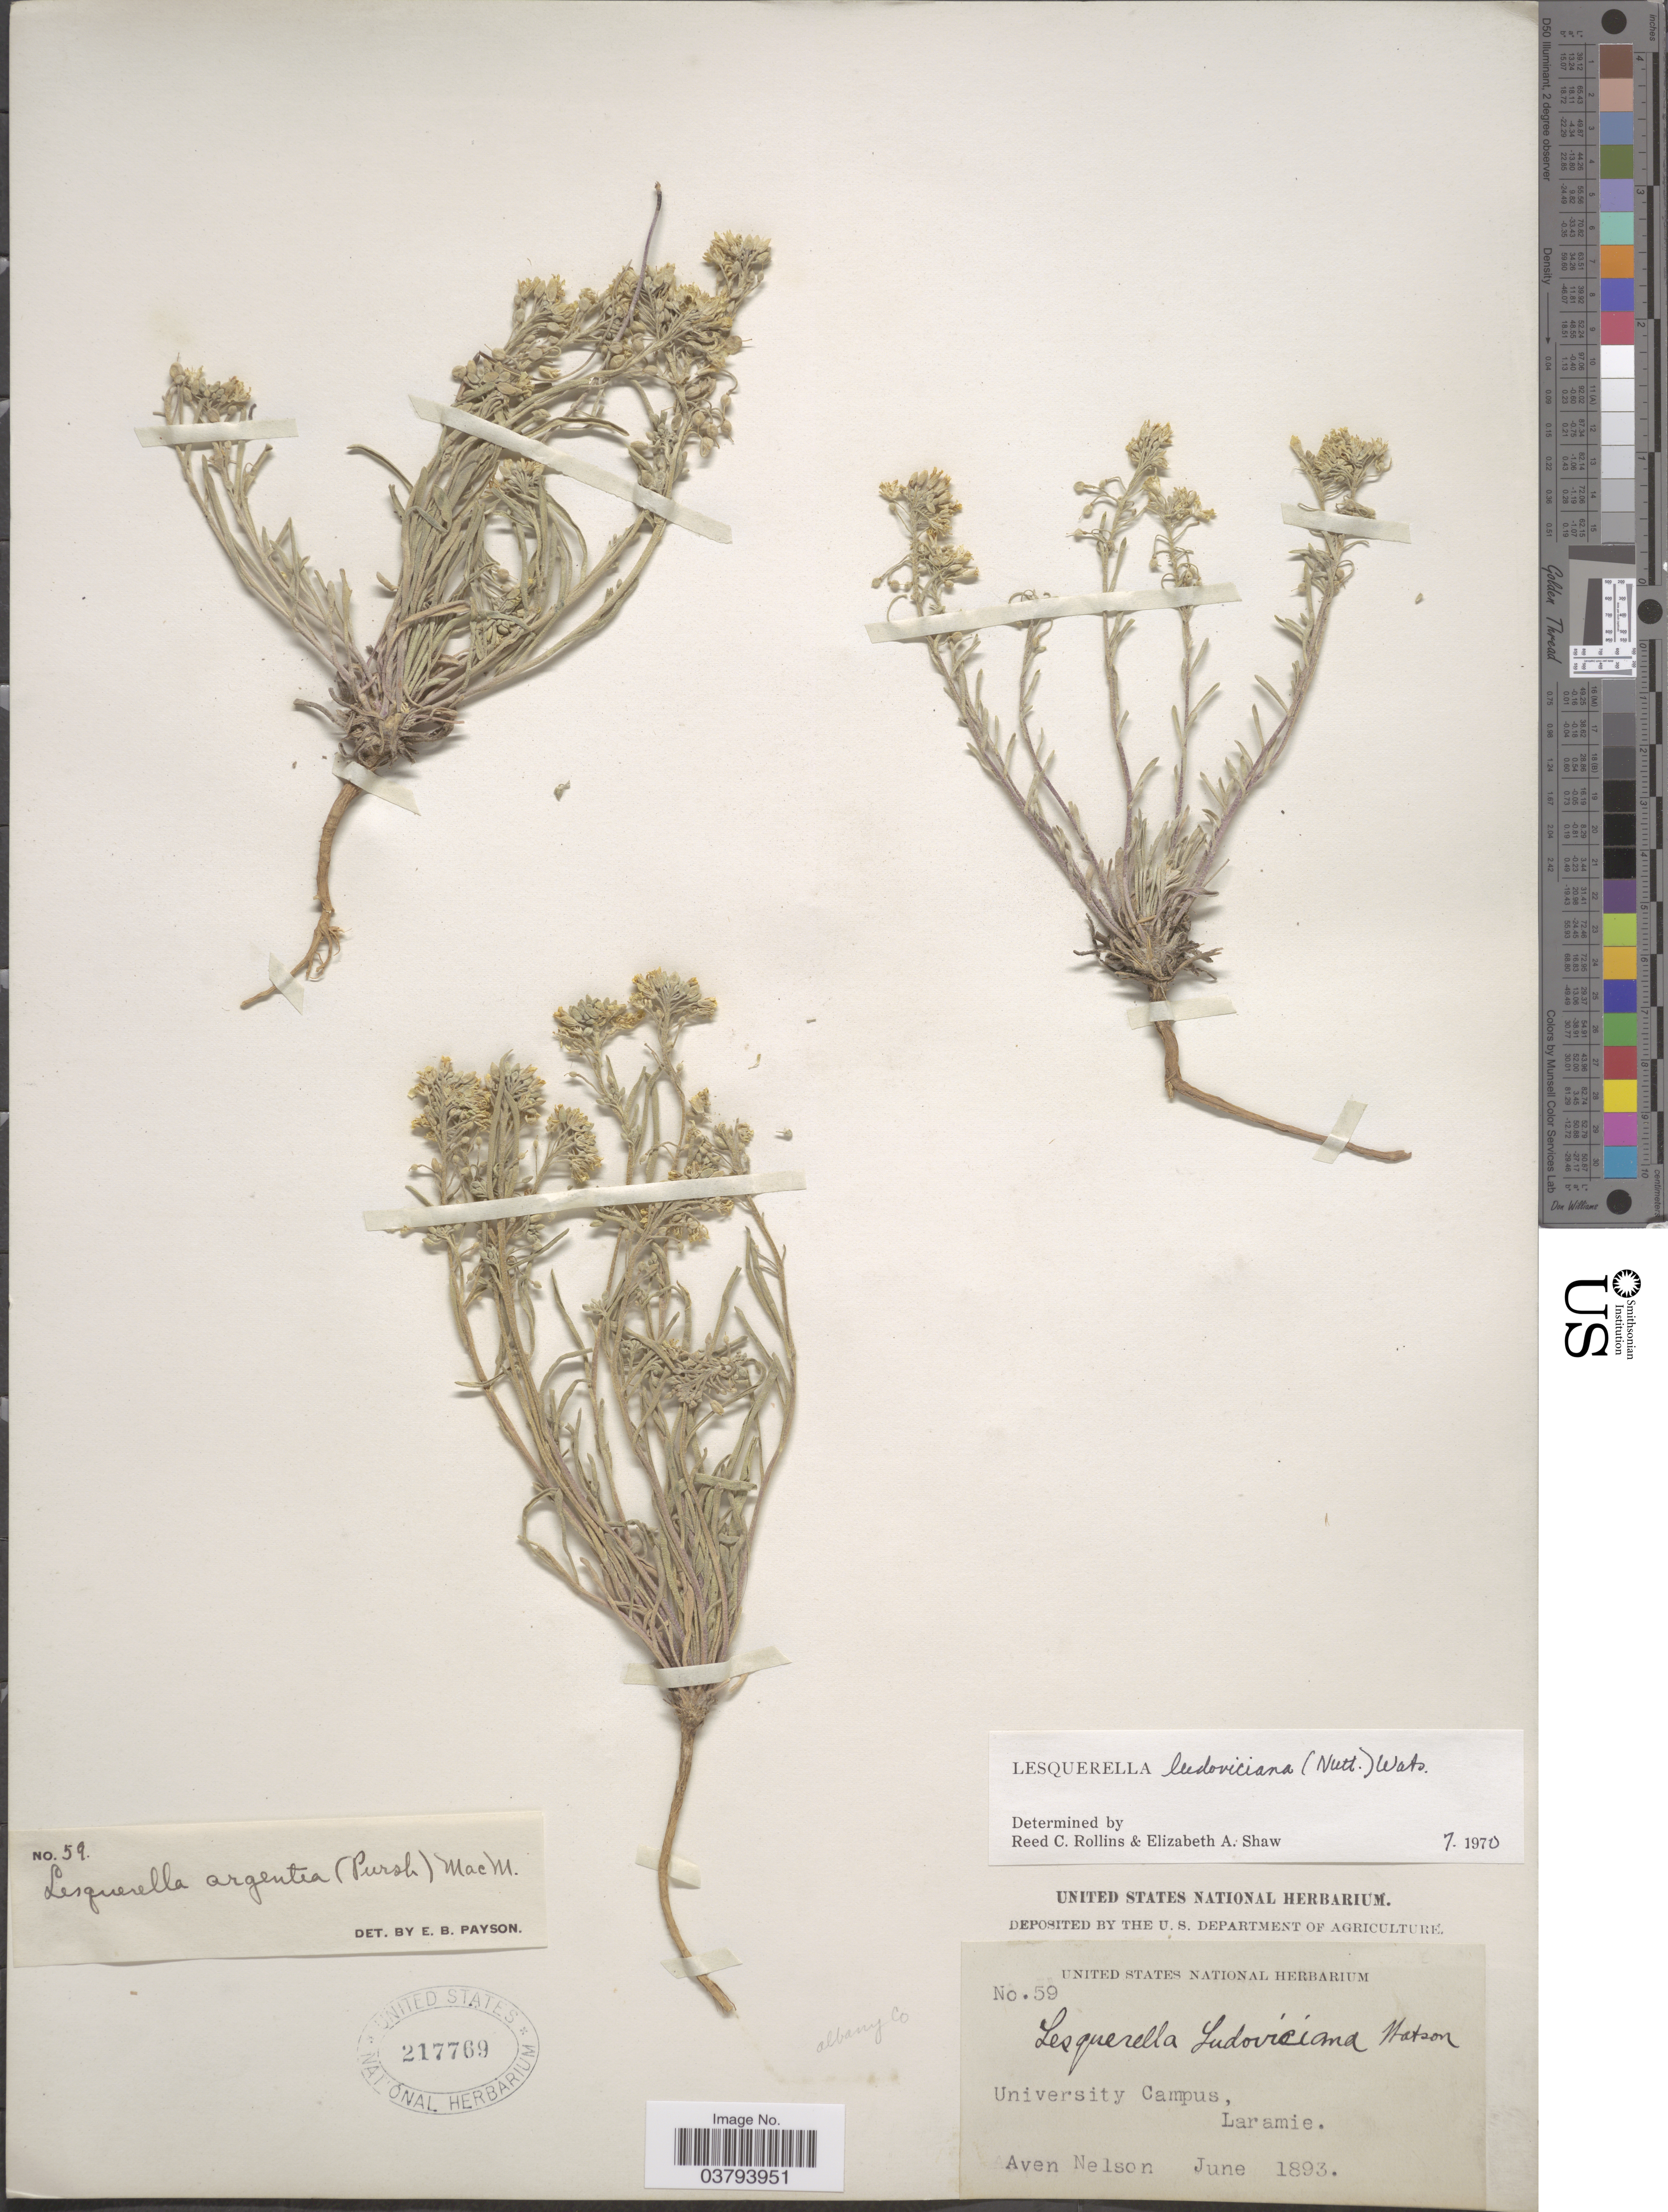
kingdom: Plantae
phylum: Tracheophyta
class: Magnoliopsida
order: Brassicales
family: Brassicaceae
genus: Lesquerella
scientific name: Lesquerella ludoviciana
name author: (Nutt.) S. Watson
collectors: A. Nelson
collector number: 59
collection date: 1893-06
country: United States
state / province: Wyoming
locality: University Campus, Laramie. Albany Co.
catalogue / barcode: US 217769